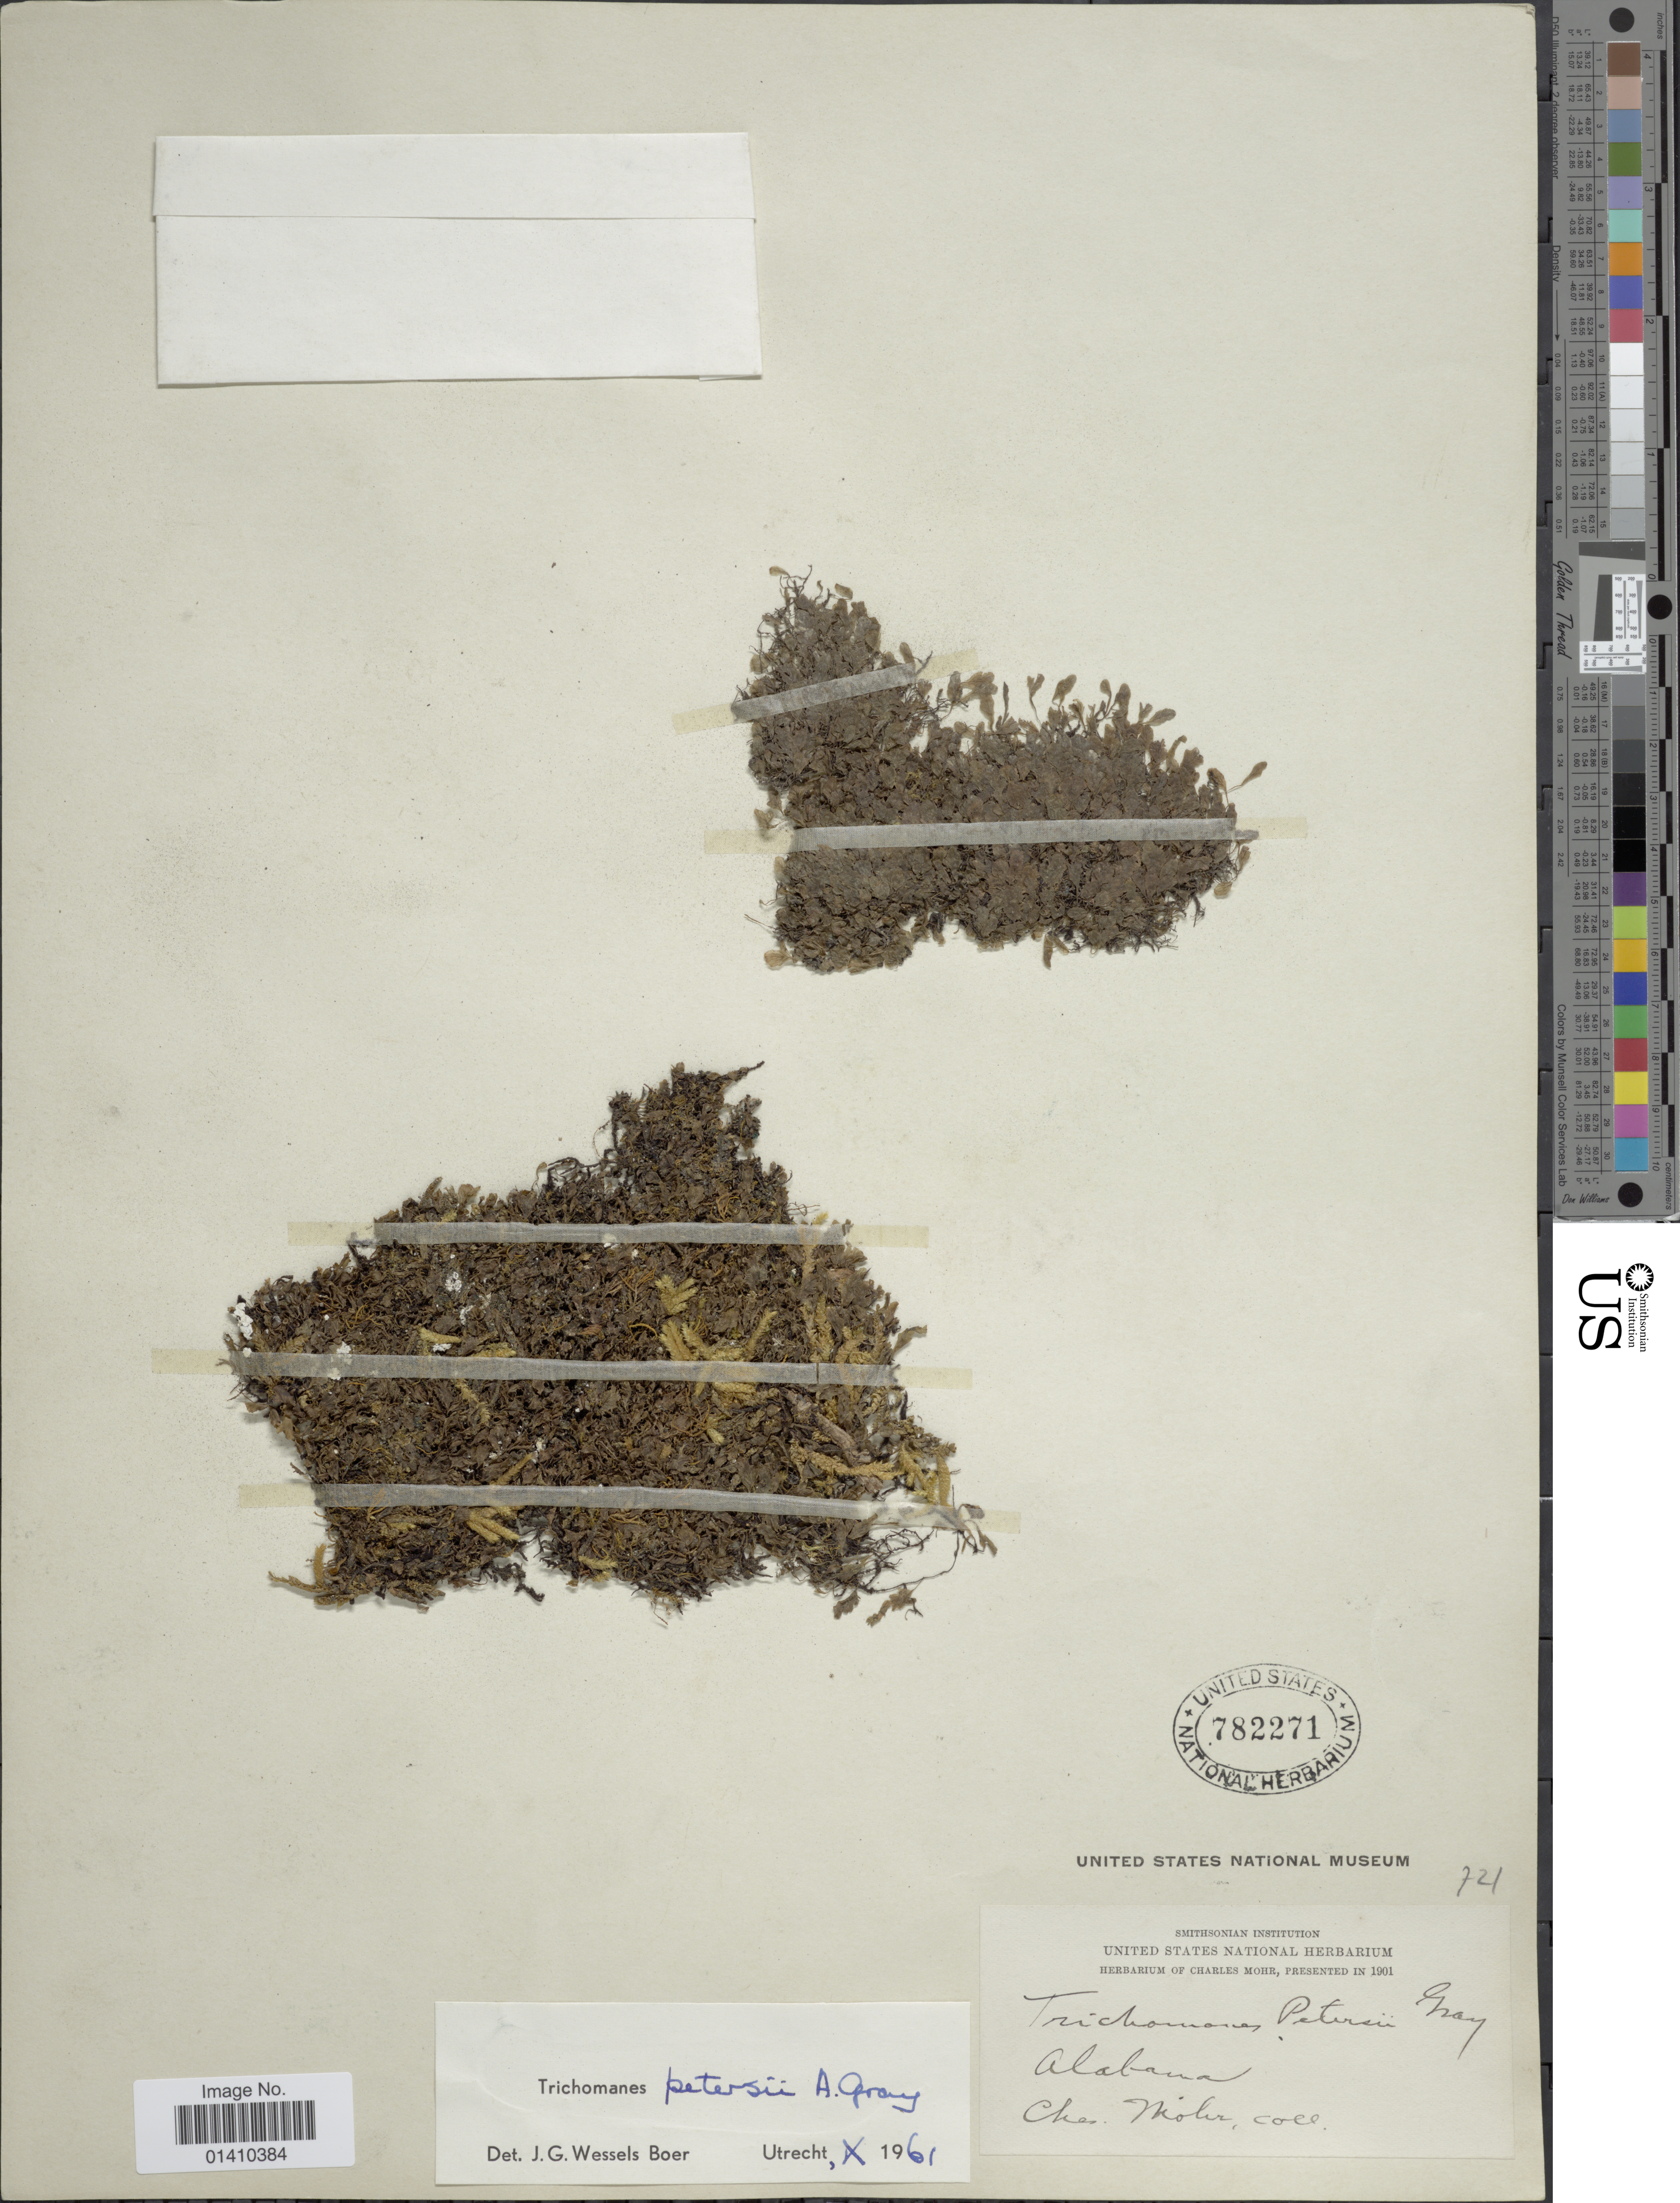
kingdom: Plantae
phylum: Tracheophyta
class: Polypodiopsida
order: Hymenophyllales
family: Hymenophyllaceae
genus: Didymoglossum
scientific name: Didymoglossum petersii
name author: (A. Gray) Copel.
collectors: Mohr, C. T. (herbarium)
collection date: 1901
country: United States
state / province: Alabama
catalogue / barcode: US 782271